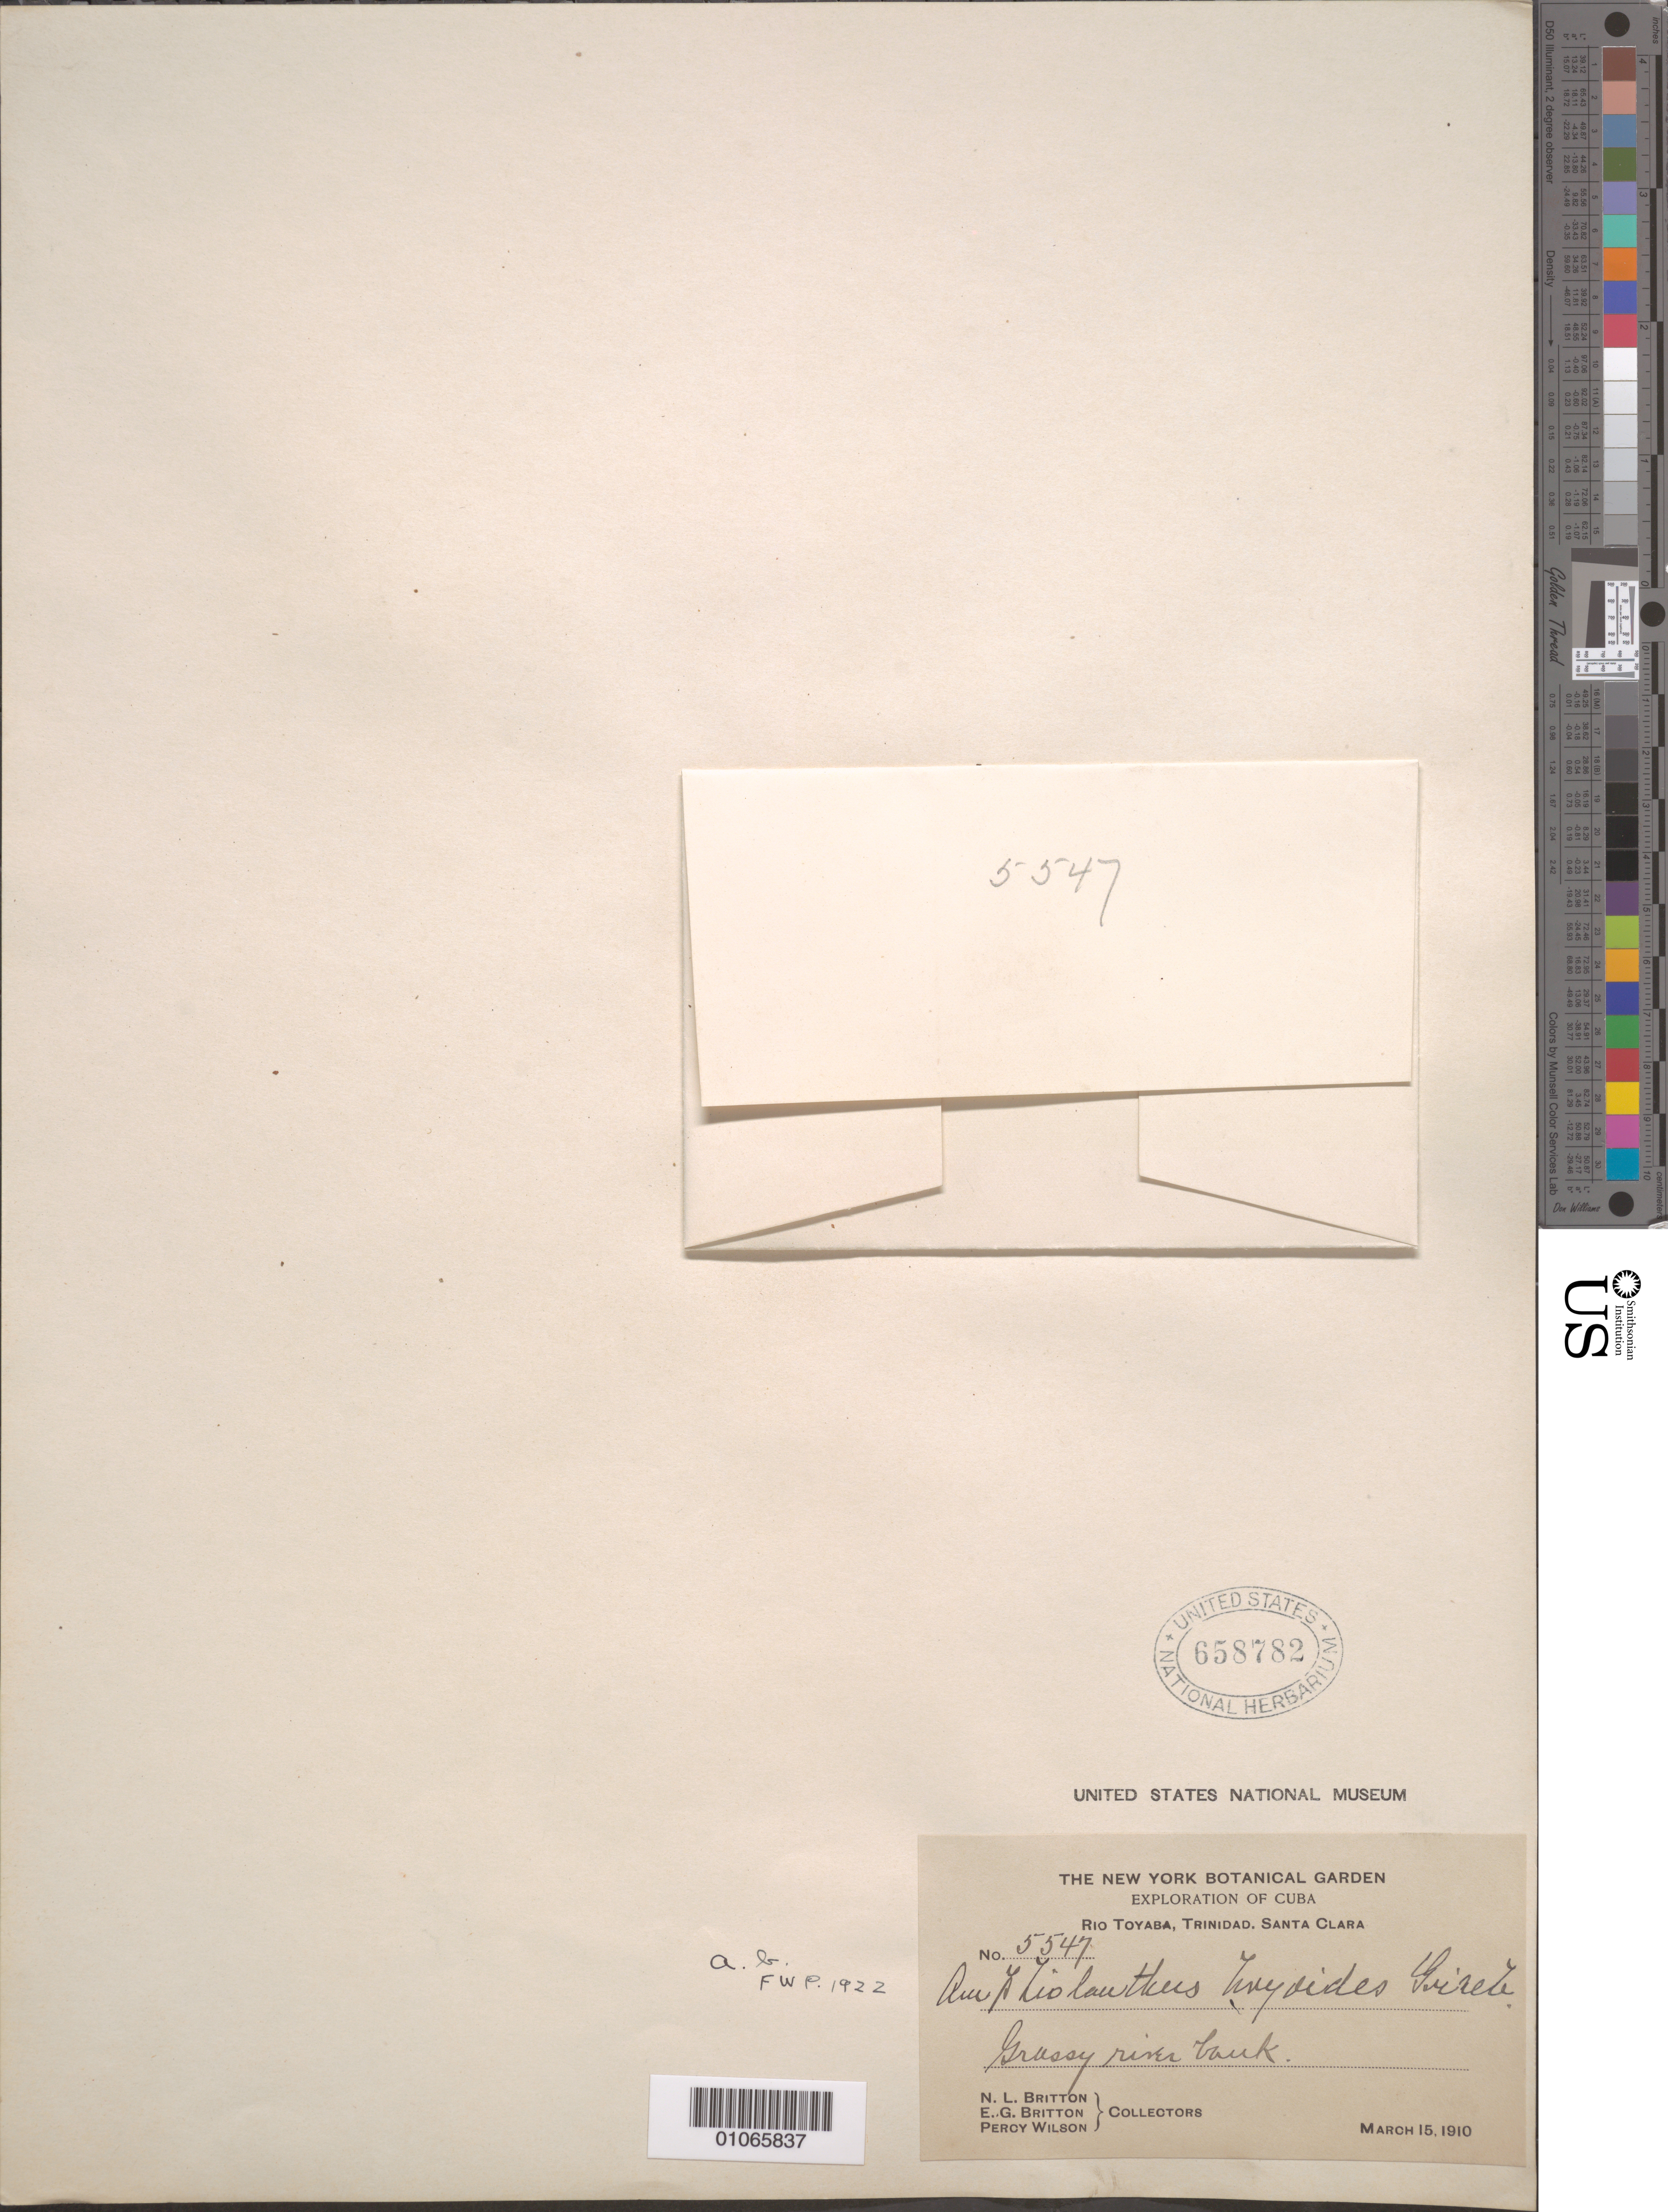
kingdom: Plantae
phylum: Tracheophyta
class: Magnoliopsida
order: Lamiales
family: Linderniaceae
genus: Amphiolanthus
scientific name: Amphiolanthus bryoides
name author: Griseb.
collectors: N. Britton, E. G. Britton & P. Wilson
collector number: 5547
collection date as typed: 15 Mar 1910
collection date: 1910-03-15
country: Cuba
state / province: Villa Clara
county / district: Santa Clara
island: Cuba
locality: Rio Toyaba, Trinidad, Santa Clara Grassy river bank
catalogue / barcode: US 658782